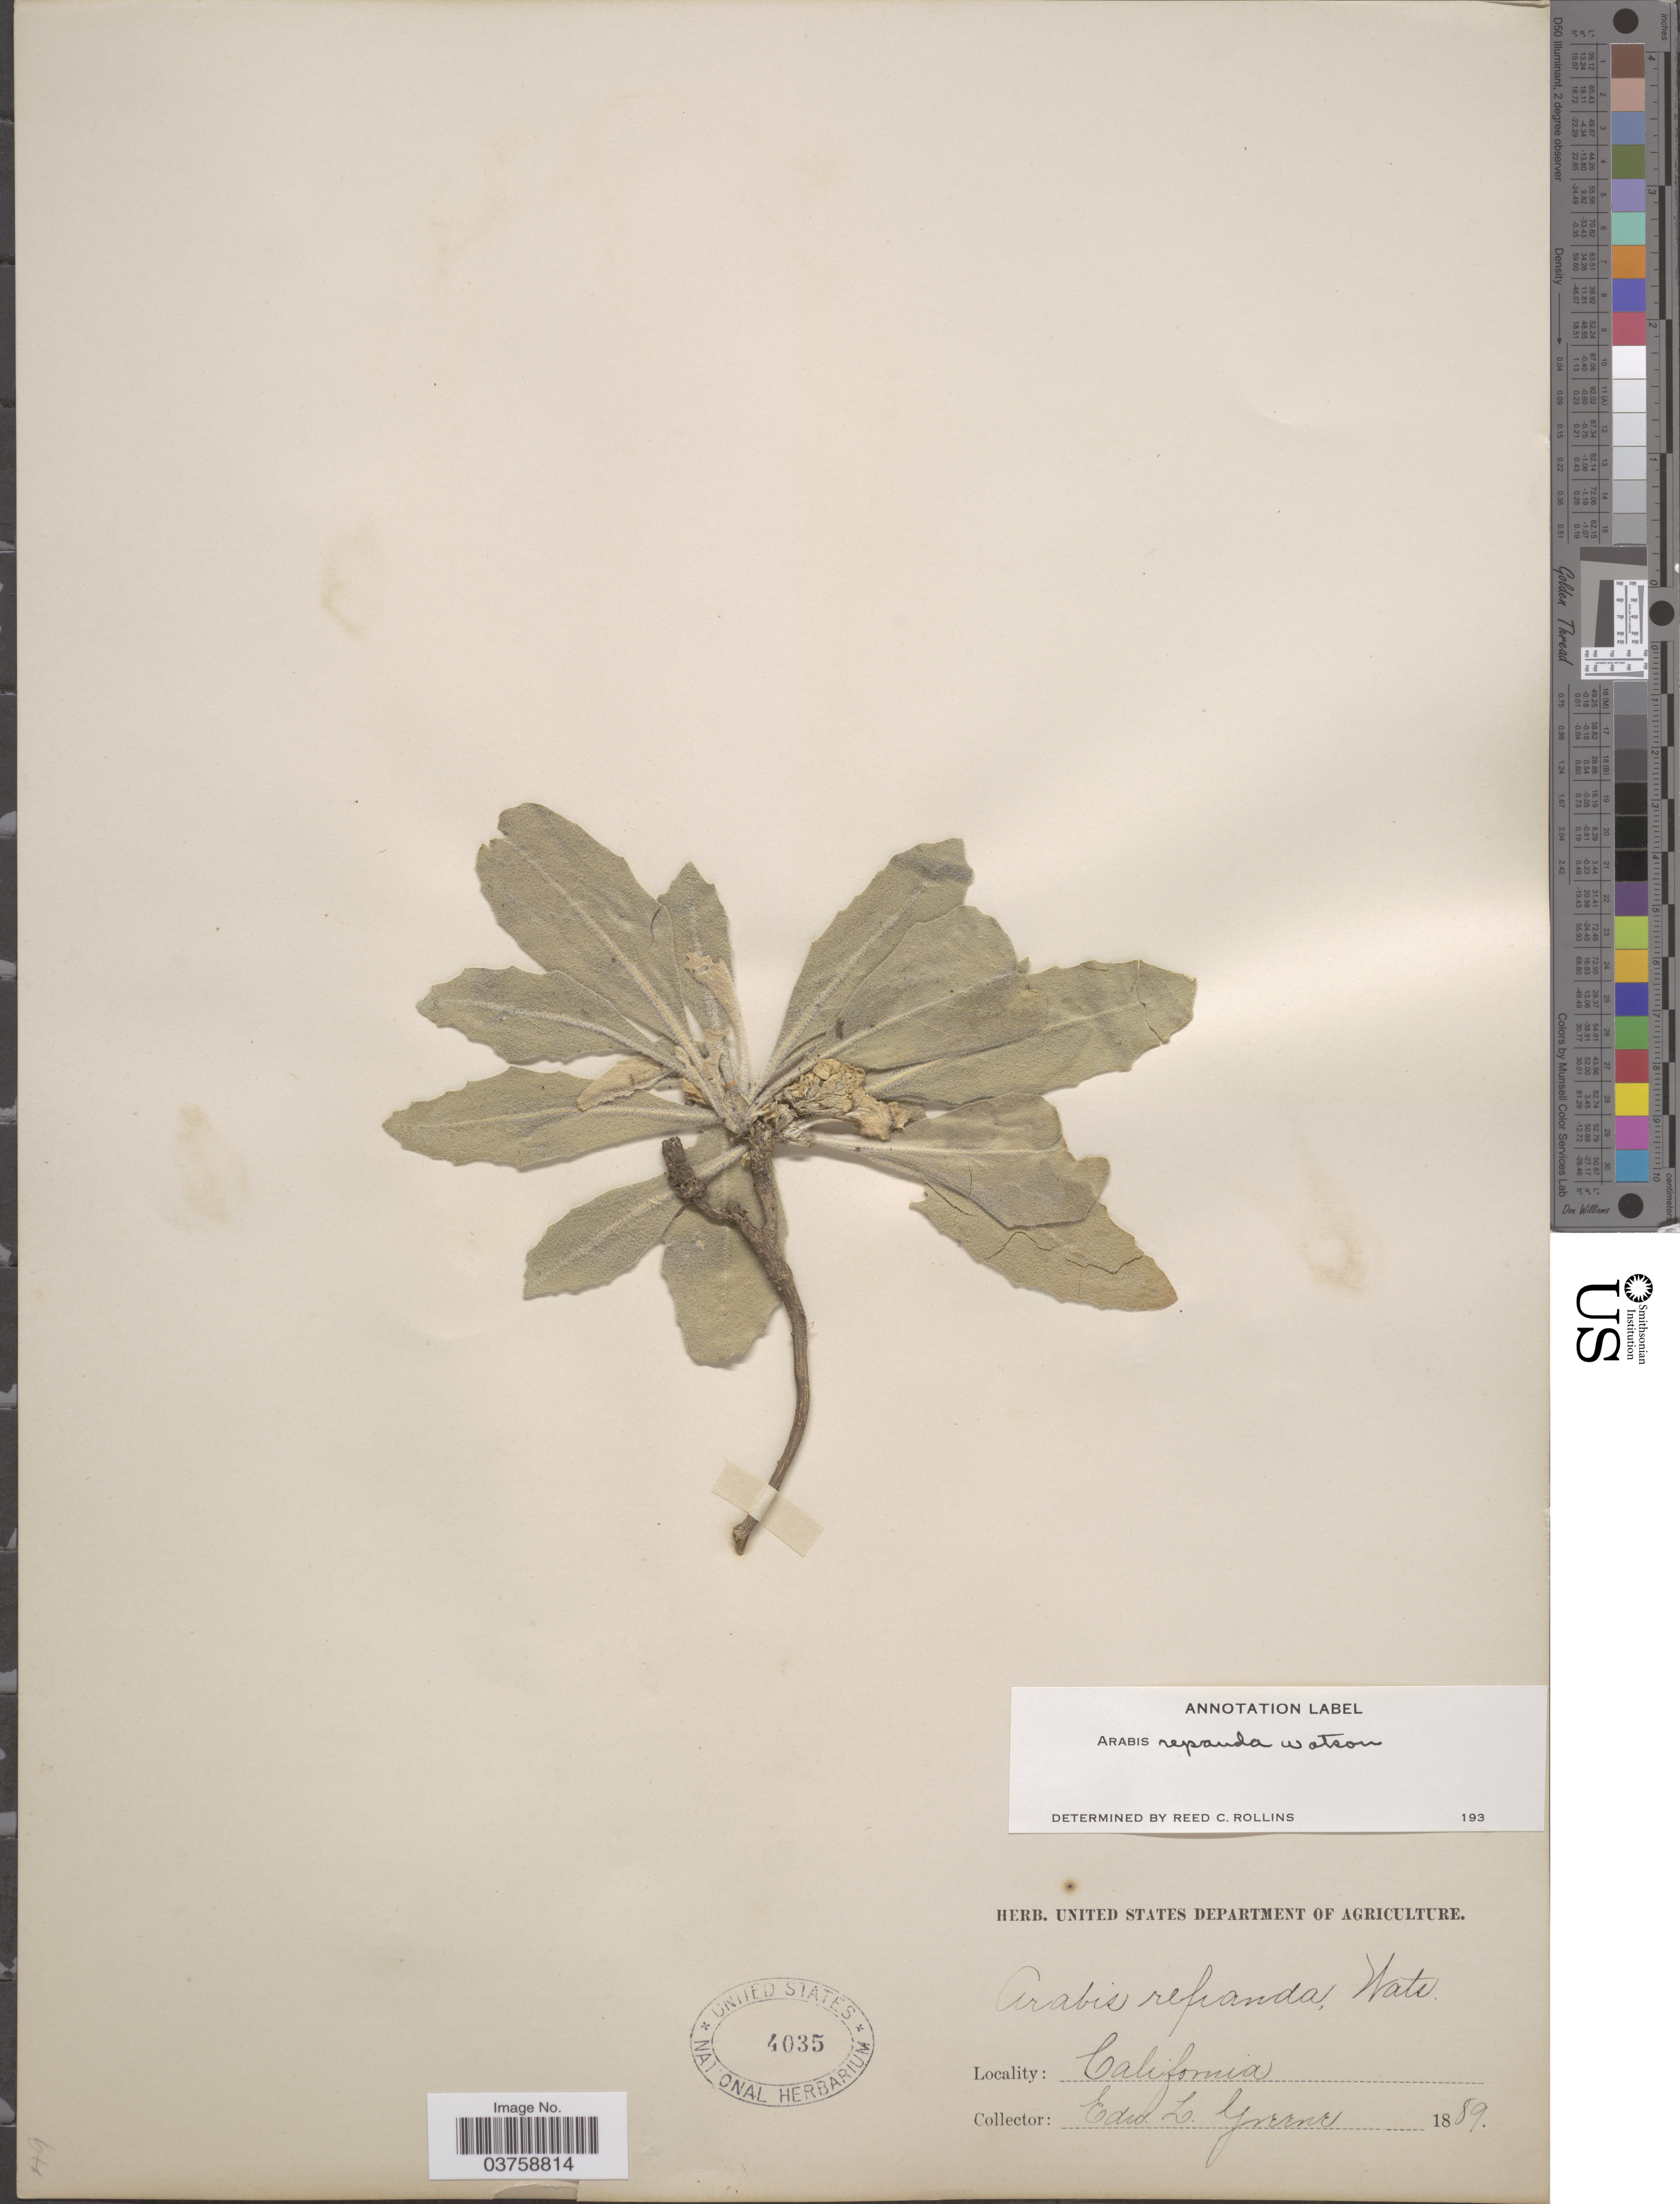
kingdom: Plantae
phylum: Tracheophyta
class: Magnoliopsida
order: Brassicales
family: Brassicaceae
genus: Arabis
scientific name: Arabis repanda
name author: S. Watson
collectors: E. L. Greene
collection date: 1889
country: United States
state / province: California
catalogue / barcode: US 4035